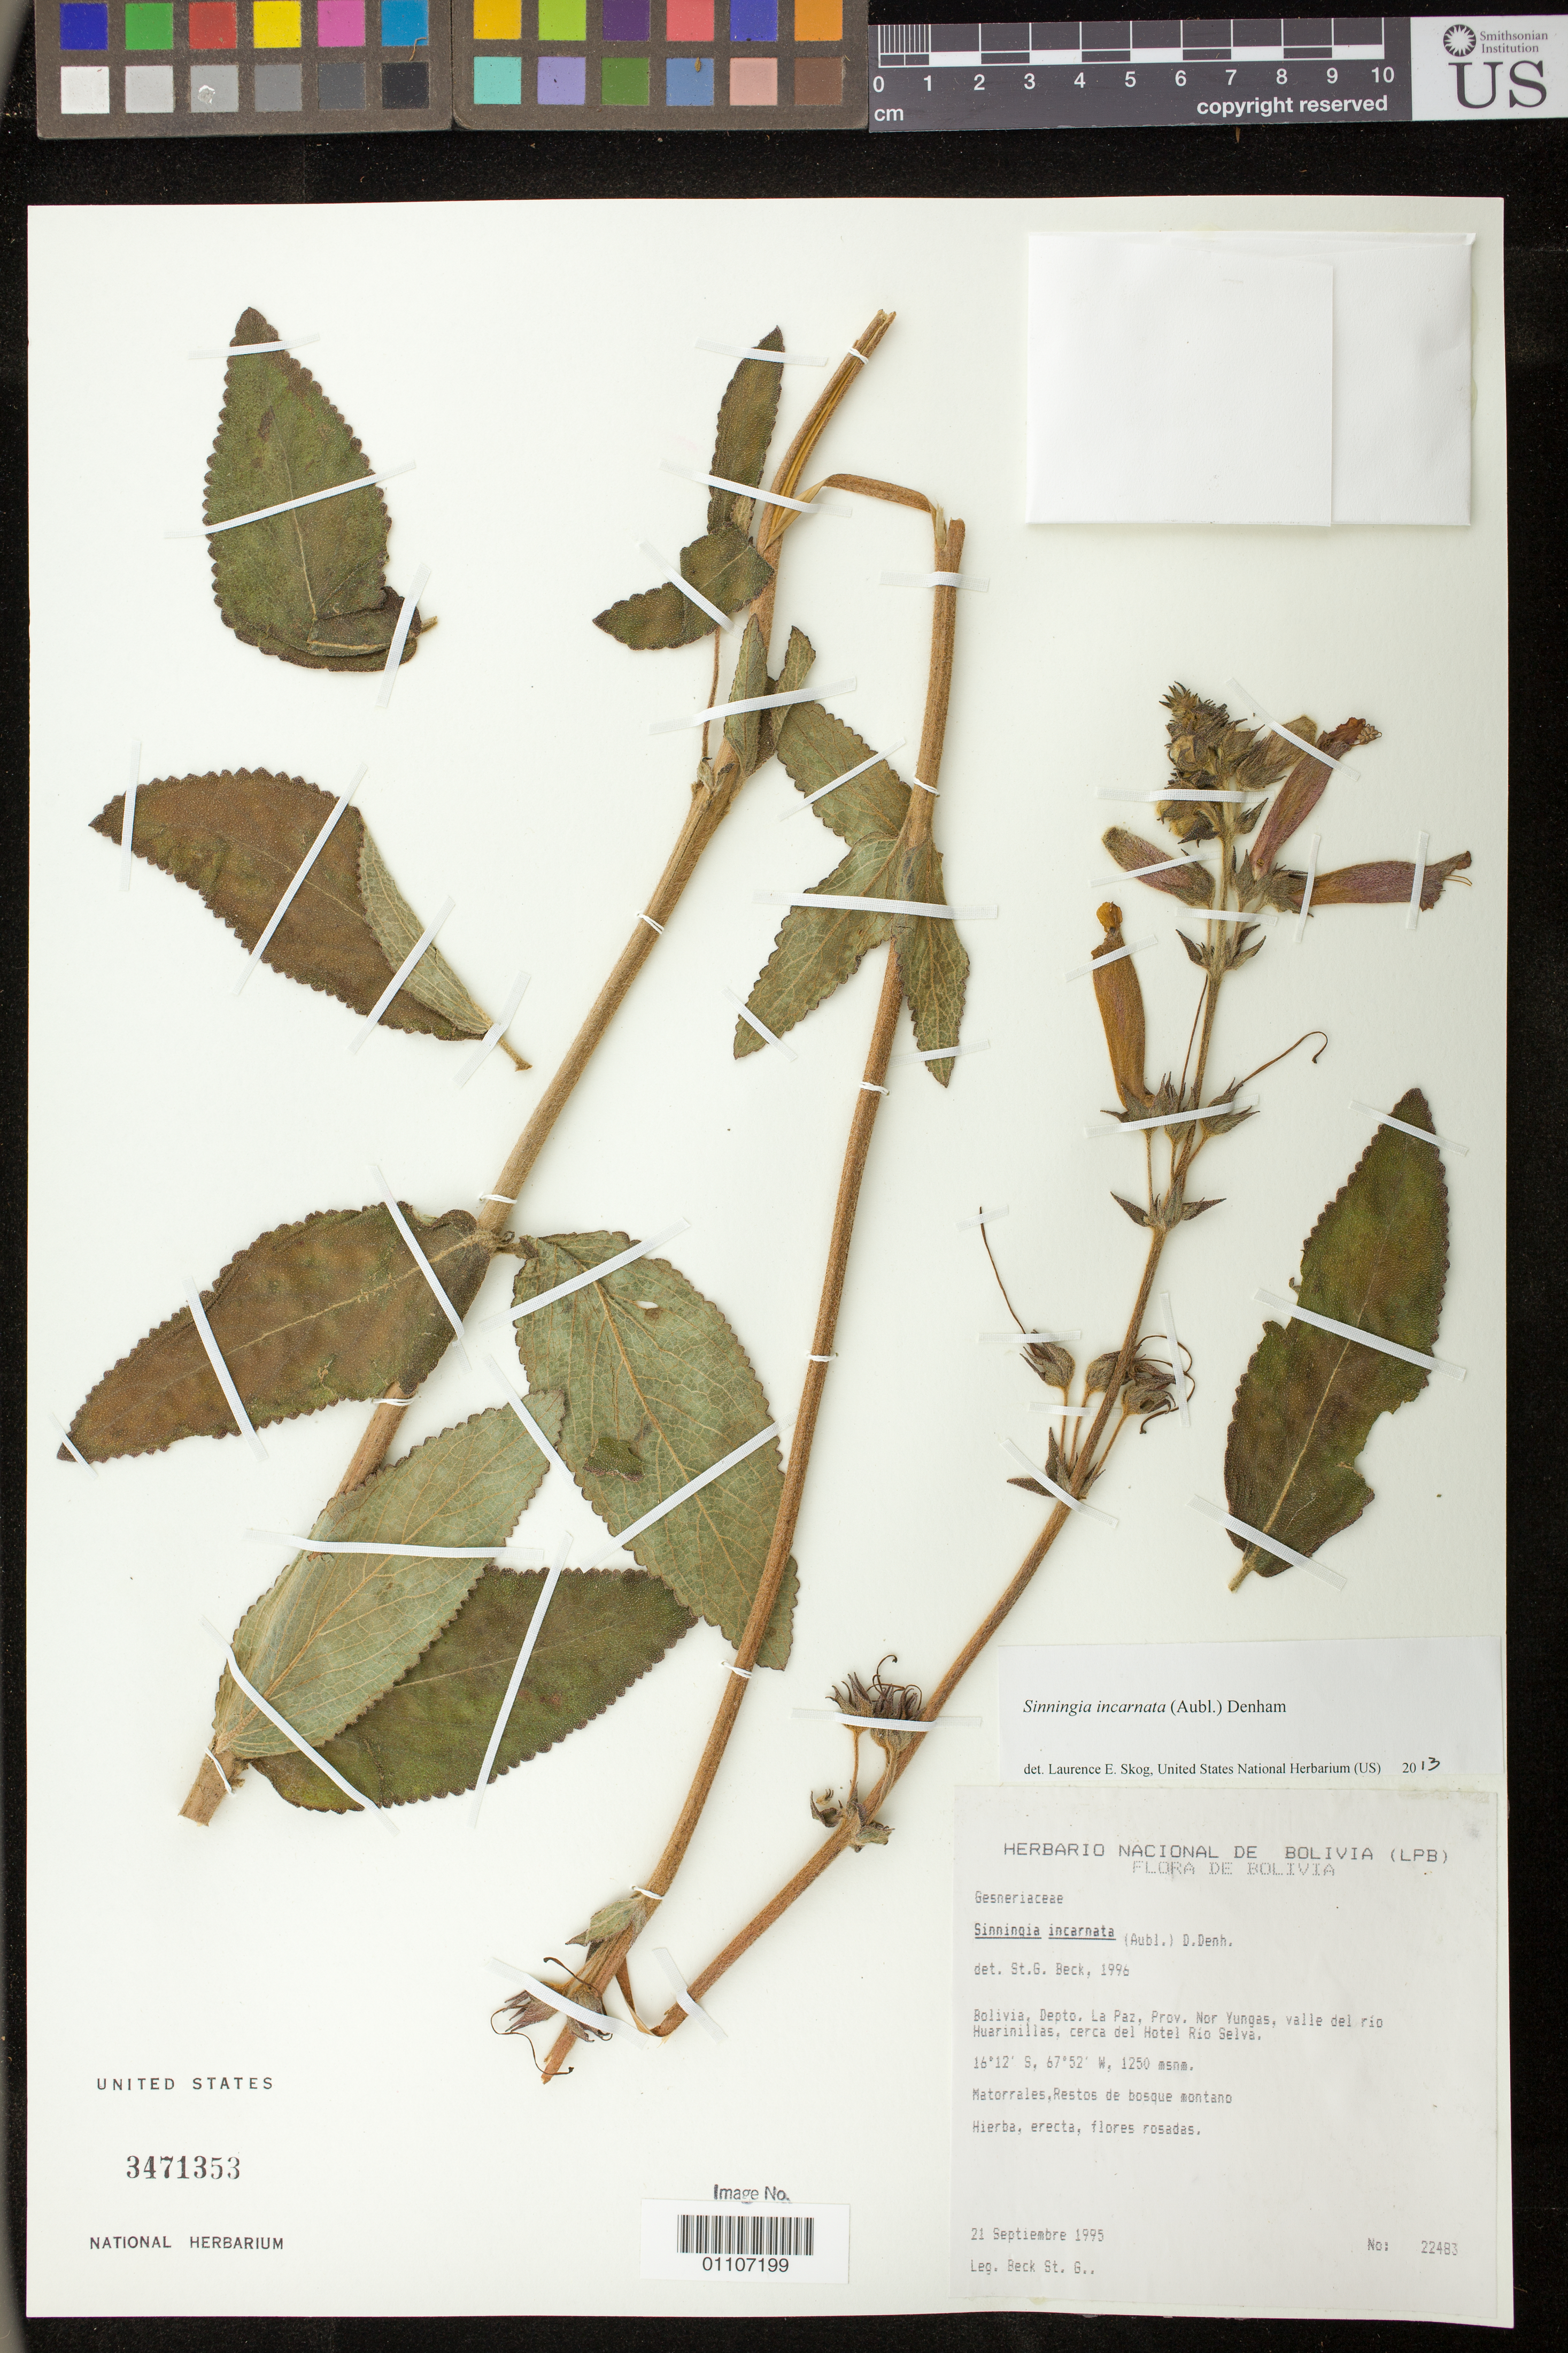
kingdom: Plantae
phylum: Tracheophyta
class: Magnoliopsida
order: Lamiales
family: Gesneriaceae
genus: Sinningia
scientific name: Sinningia incarnata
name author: (Aubl.) D.L. Denham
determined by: Skog, Laurence E.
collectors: S. G. Beck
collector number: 22483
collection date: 1995-09-21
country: Bolivia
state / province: La Paz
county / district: Nor Yungas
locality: valle del Rio Huarinilias, cerca del Hotel Rio Selva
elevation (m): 1250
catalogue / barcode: US 3471353